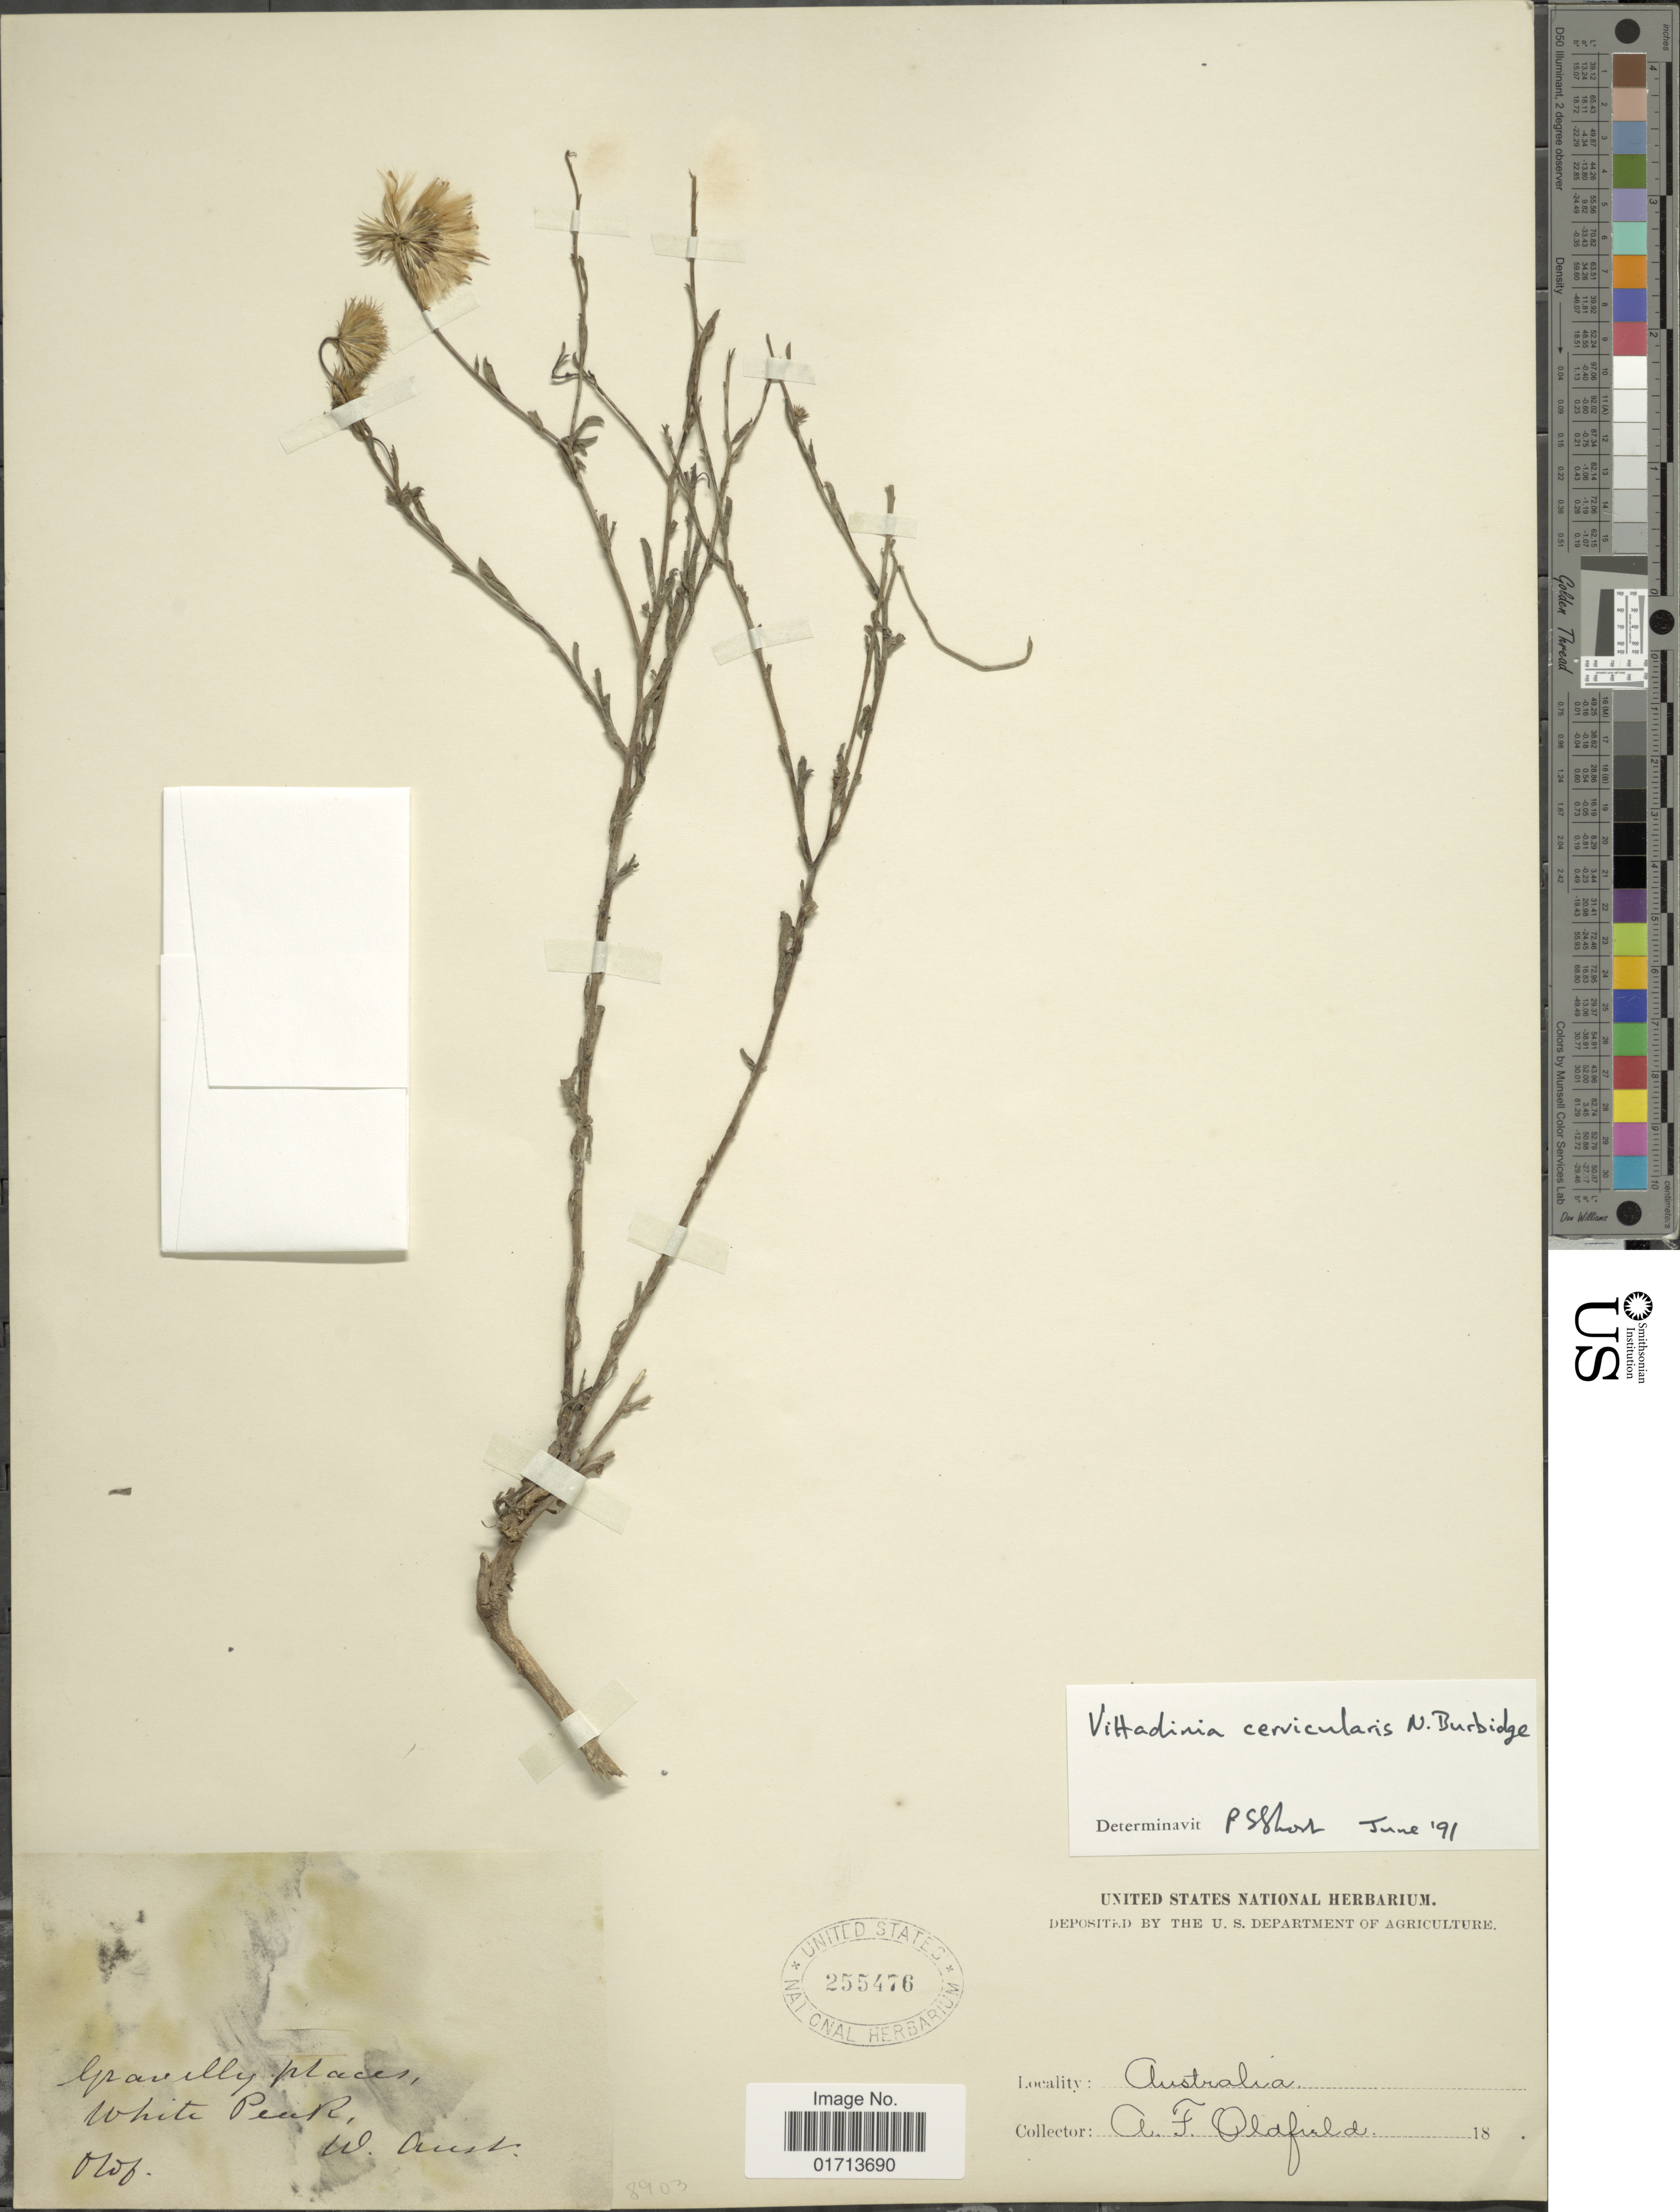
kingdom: Plantae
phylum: Tracheophyta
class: Magnoliopsida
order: Asterales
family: Asteraceae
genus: Vittadinia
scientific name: Vittadinia cervicularis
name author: N.T. Burb.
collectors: A. Oldfield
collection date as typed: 18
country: Australia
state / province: Western Australia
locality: Gravilly places, White Peak,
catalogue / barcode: US 255476